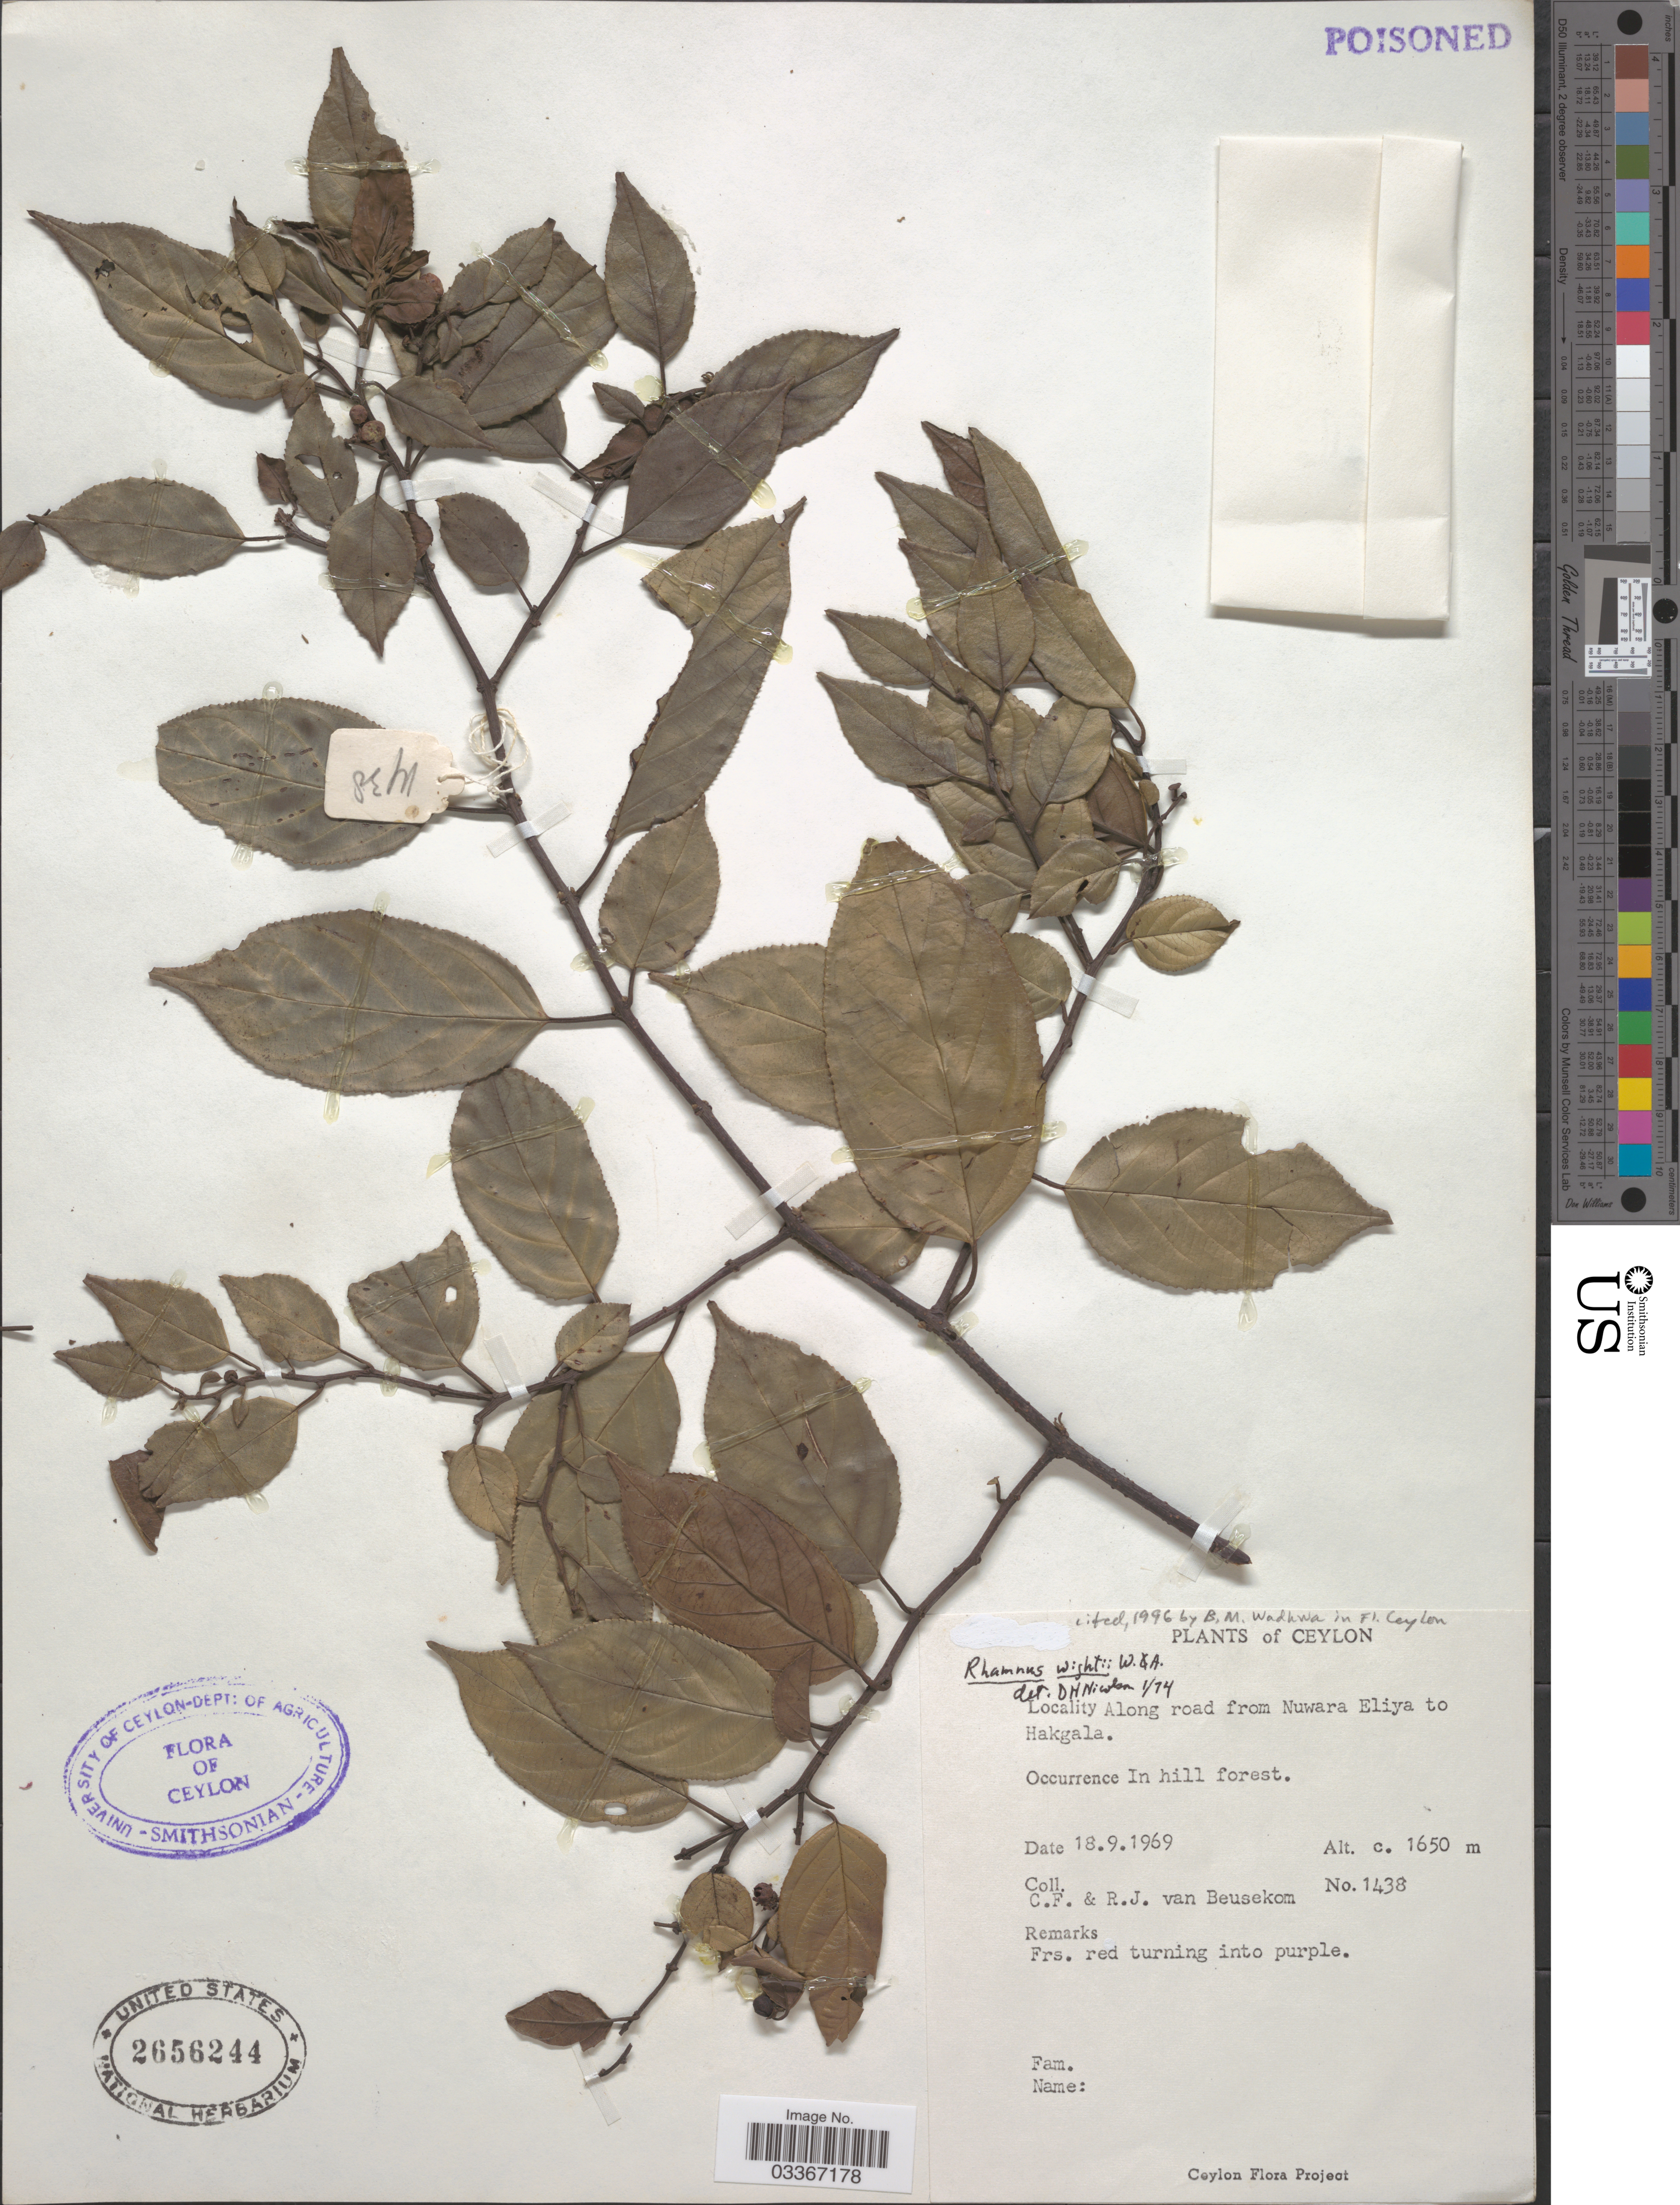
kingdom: Plantae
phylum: Tracheophyta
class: Magnoliopsida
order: Rosales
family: Rhamnaceae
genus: Rhamnus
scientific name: Rhamnus wightii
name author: Wight & Arn.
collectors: C. F. Beusekom & R. Beusekom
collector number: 1438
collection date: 1969-09-18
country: Sri Lanka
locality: Ceylon. Along road from Nuwara Eliya to Hakgala.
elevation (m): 1650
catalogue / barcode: US 2656244